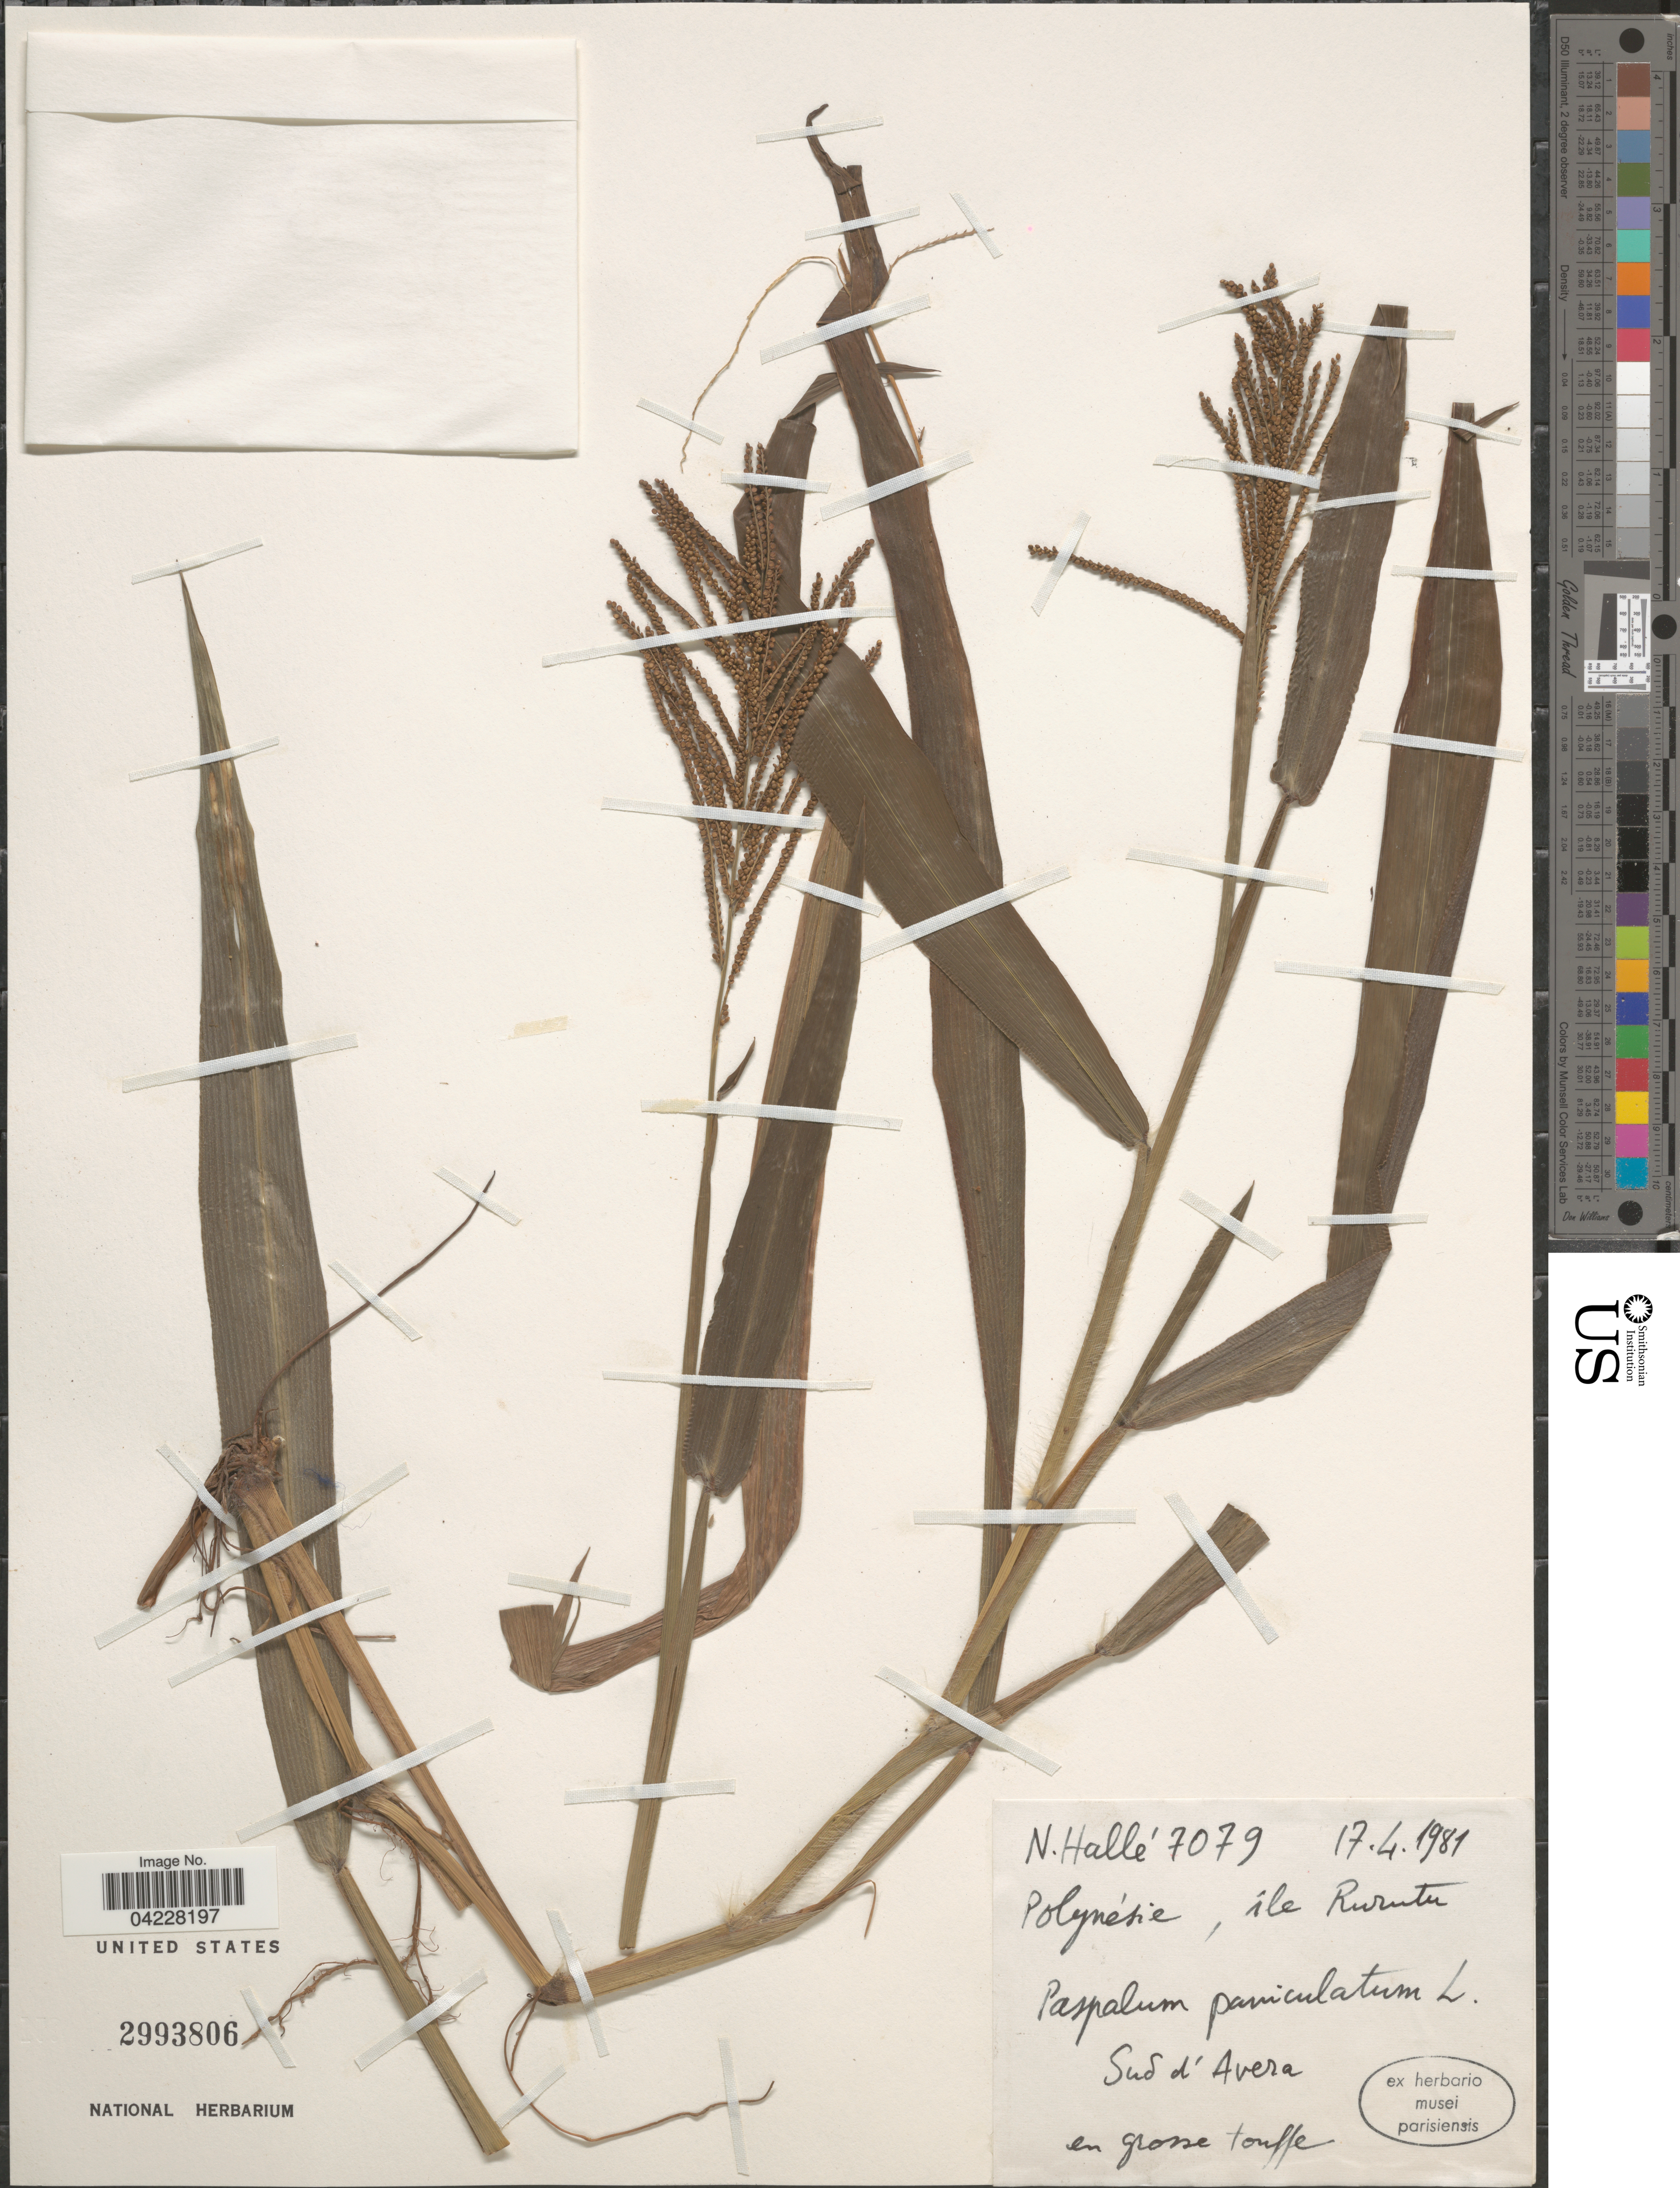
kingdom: Plantae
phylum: Tracheophyta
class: Liliopsida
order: Poales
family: Poaceae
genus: Paspalum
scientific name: Paspalum paniculatum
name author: L.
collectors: N. Hallé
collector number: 7079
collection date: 1981-04-17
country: French Polynesia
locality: Polynésie, ile Rurutu. Sud d'Avera en grosse touffe.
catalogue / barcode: US 2993806